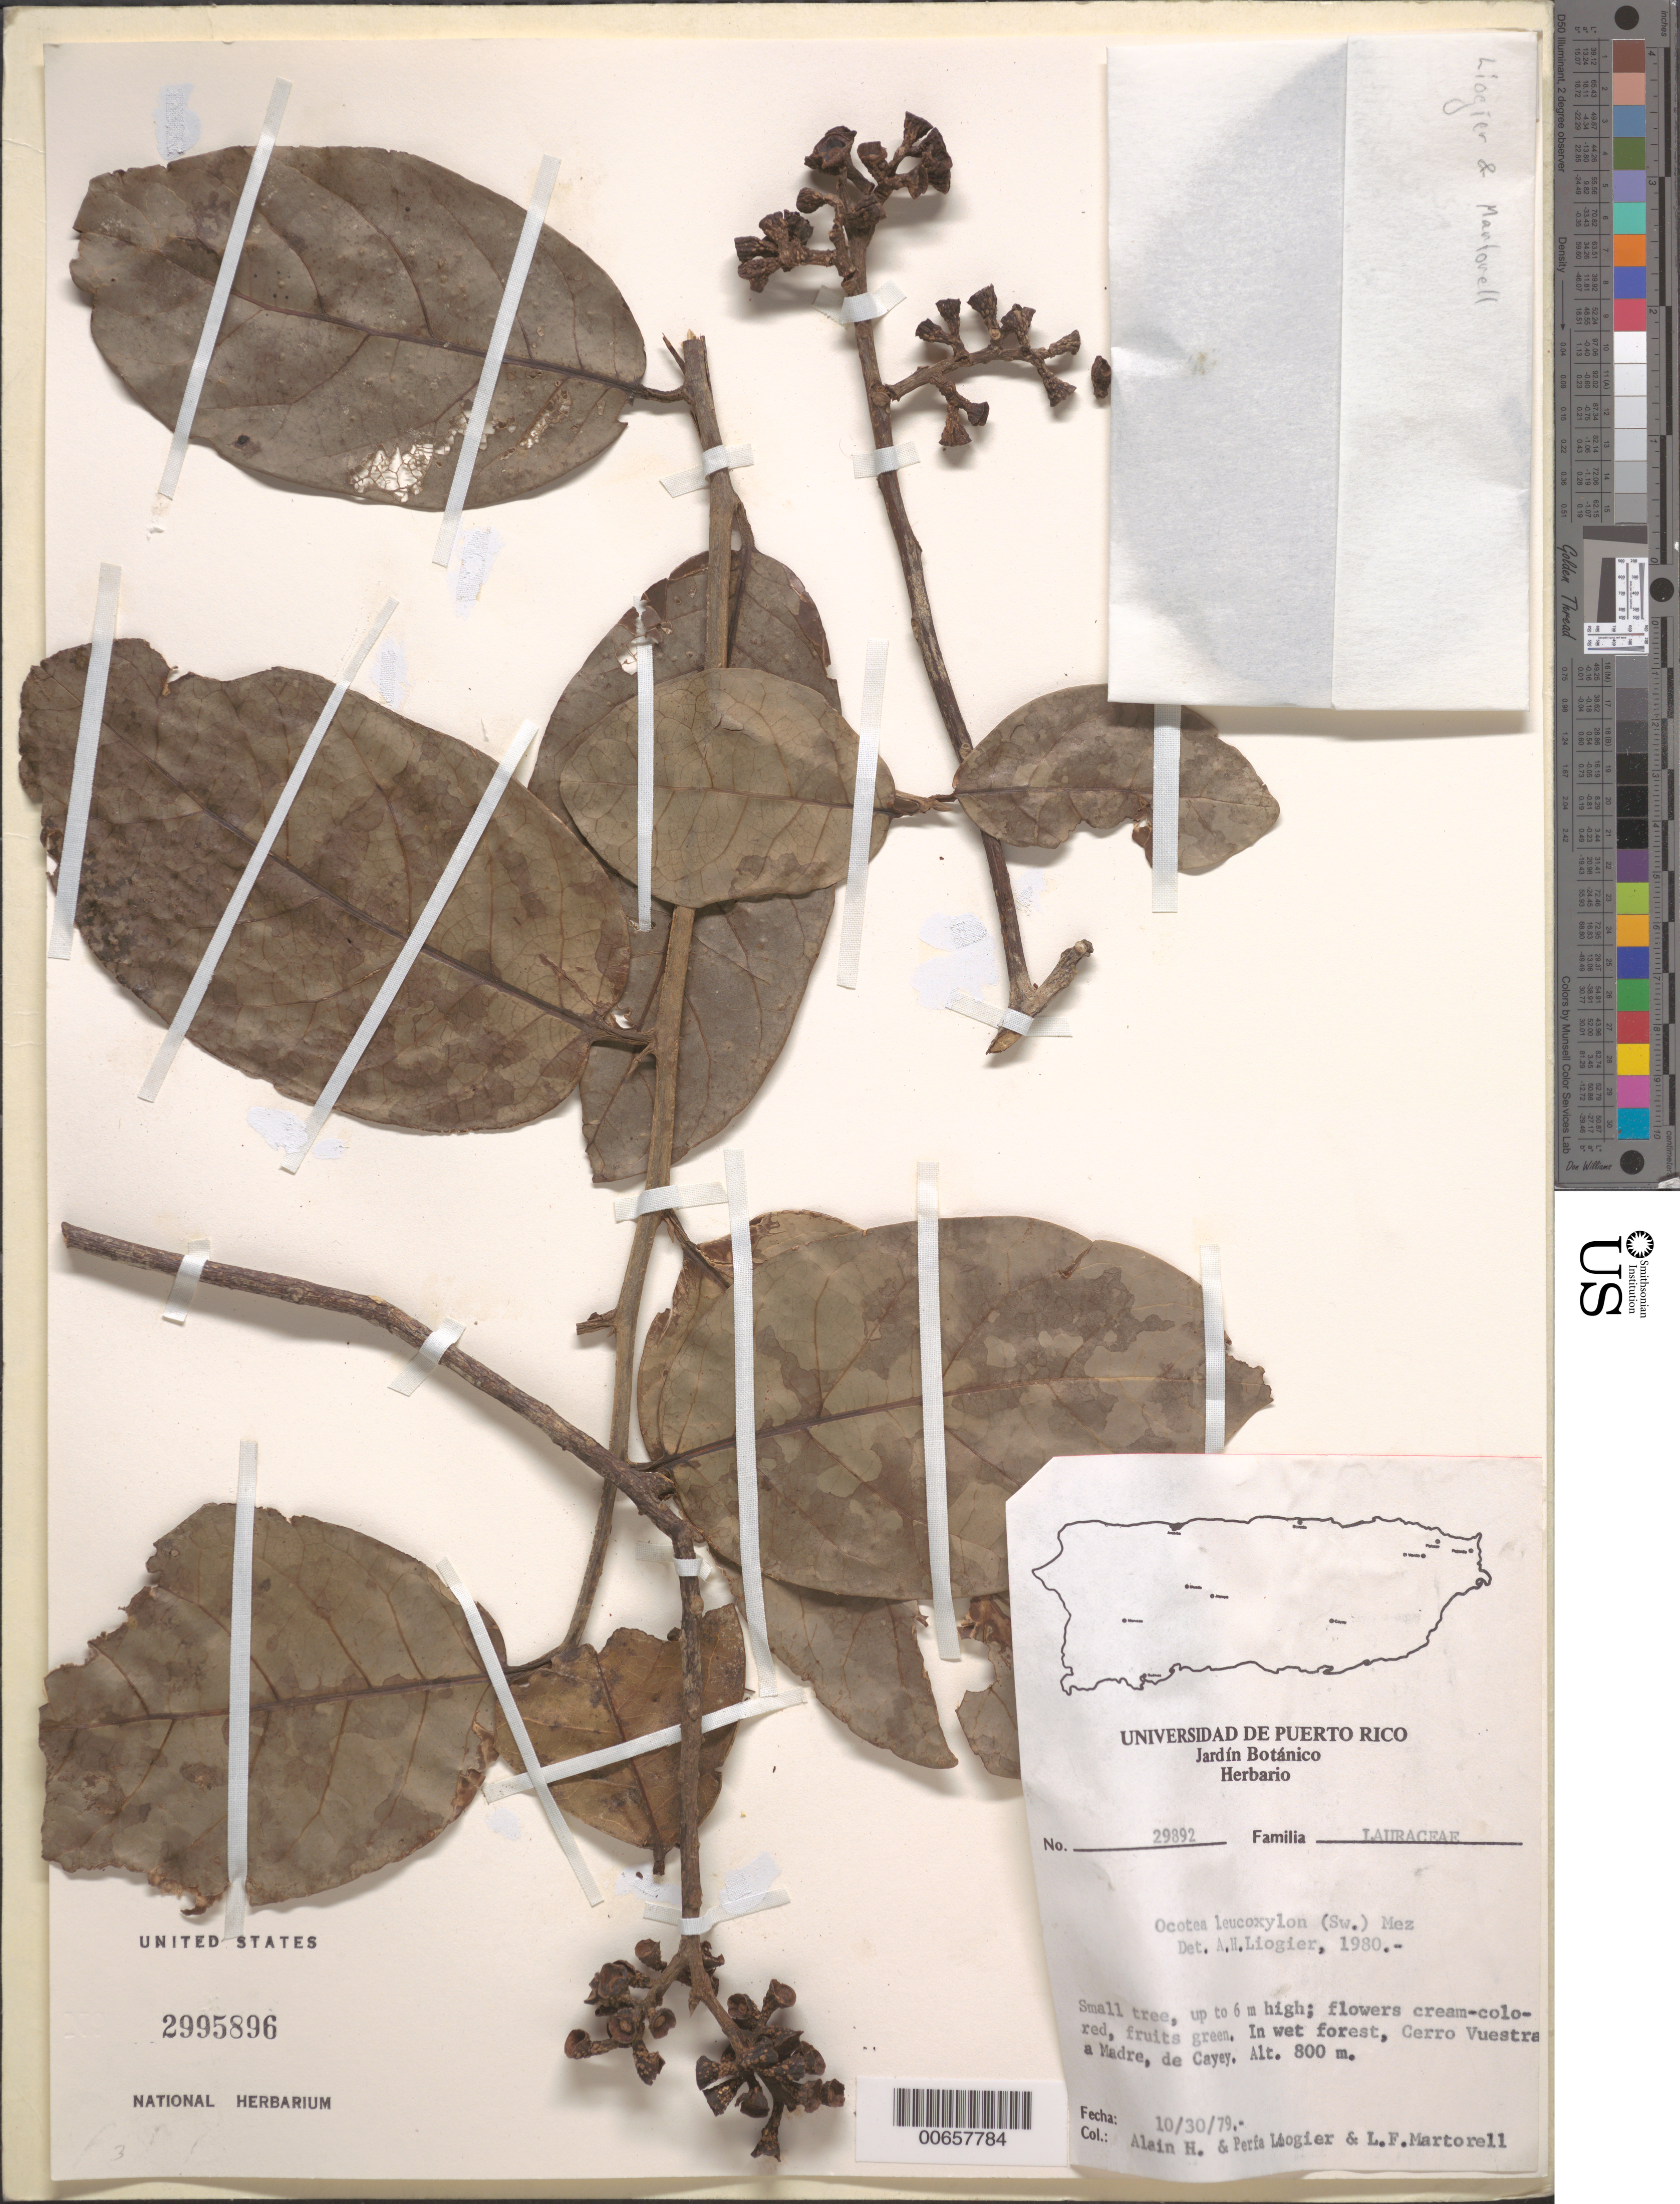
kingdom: Plantae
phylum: Tracheophyta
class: Magnoliopsida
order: Laurales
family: Lauraceae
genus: Ocotea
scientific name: Ocotea leucoxylon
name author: (Sw.) Laness.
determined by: Liogier, Alain H.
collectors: A. H. Liogier, M. P. Liogier & L. Martorell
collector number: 29892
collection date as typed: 30 Oct 1979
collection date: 1979-10-30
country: Puerto Rico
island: Greater Antilles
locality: Cerro Vuestra a Madre, de Cayey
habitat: In wet forest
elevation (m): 800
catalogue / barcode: US 2995896